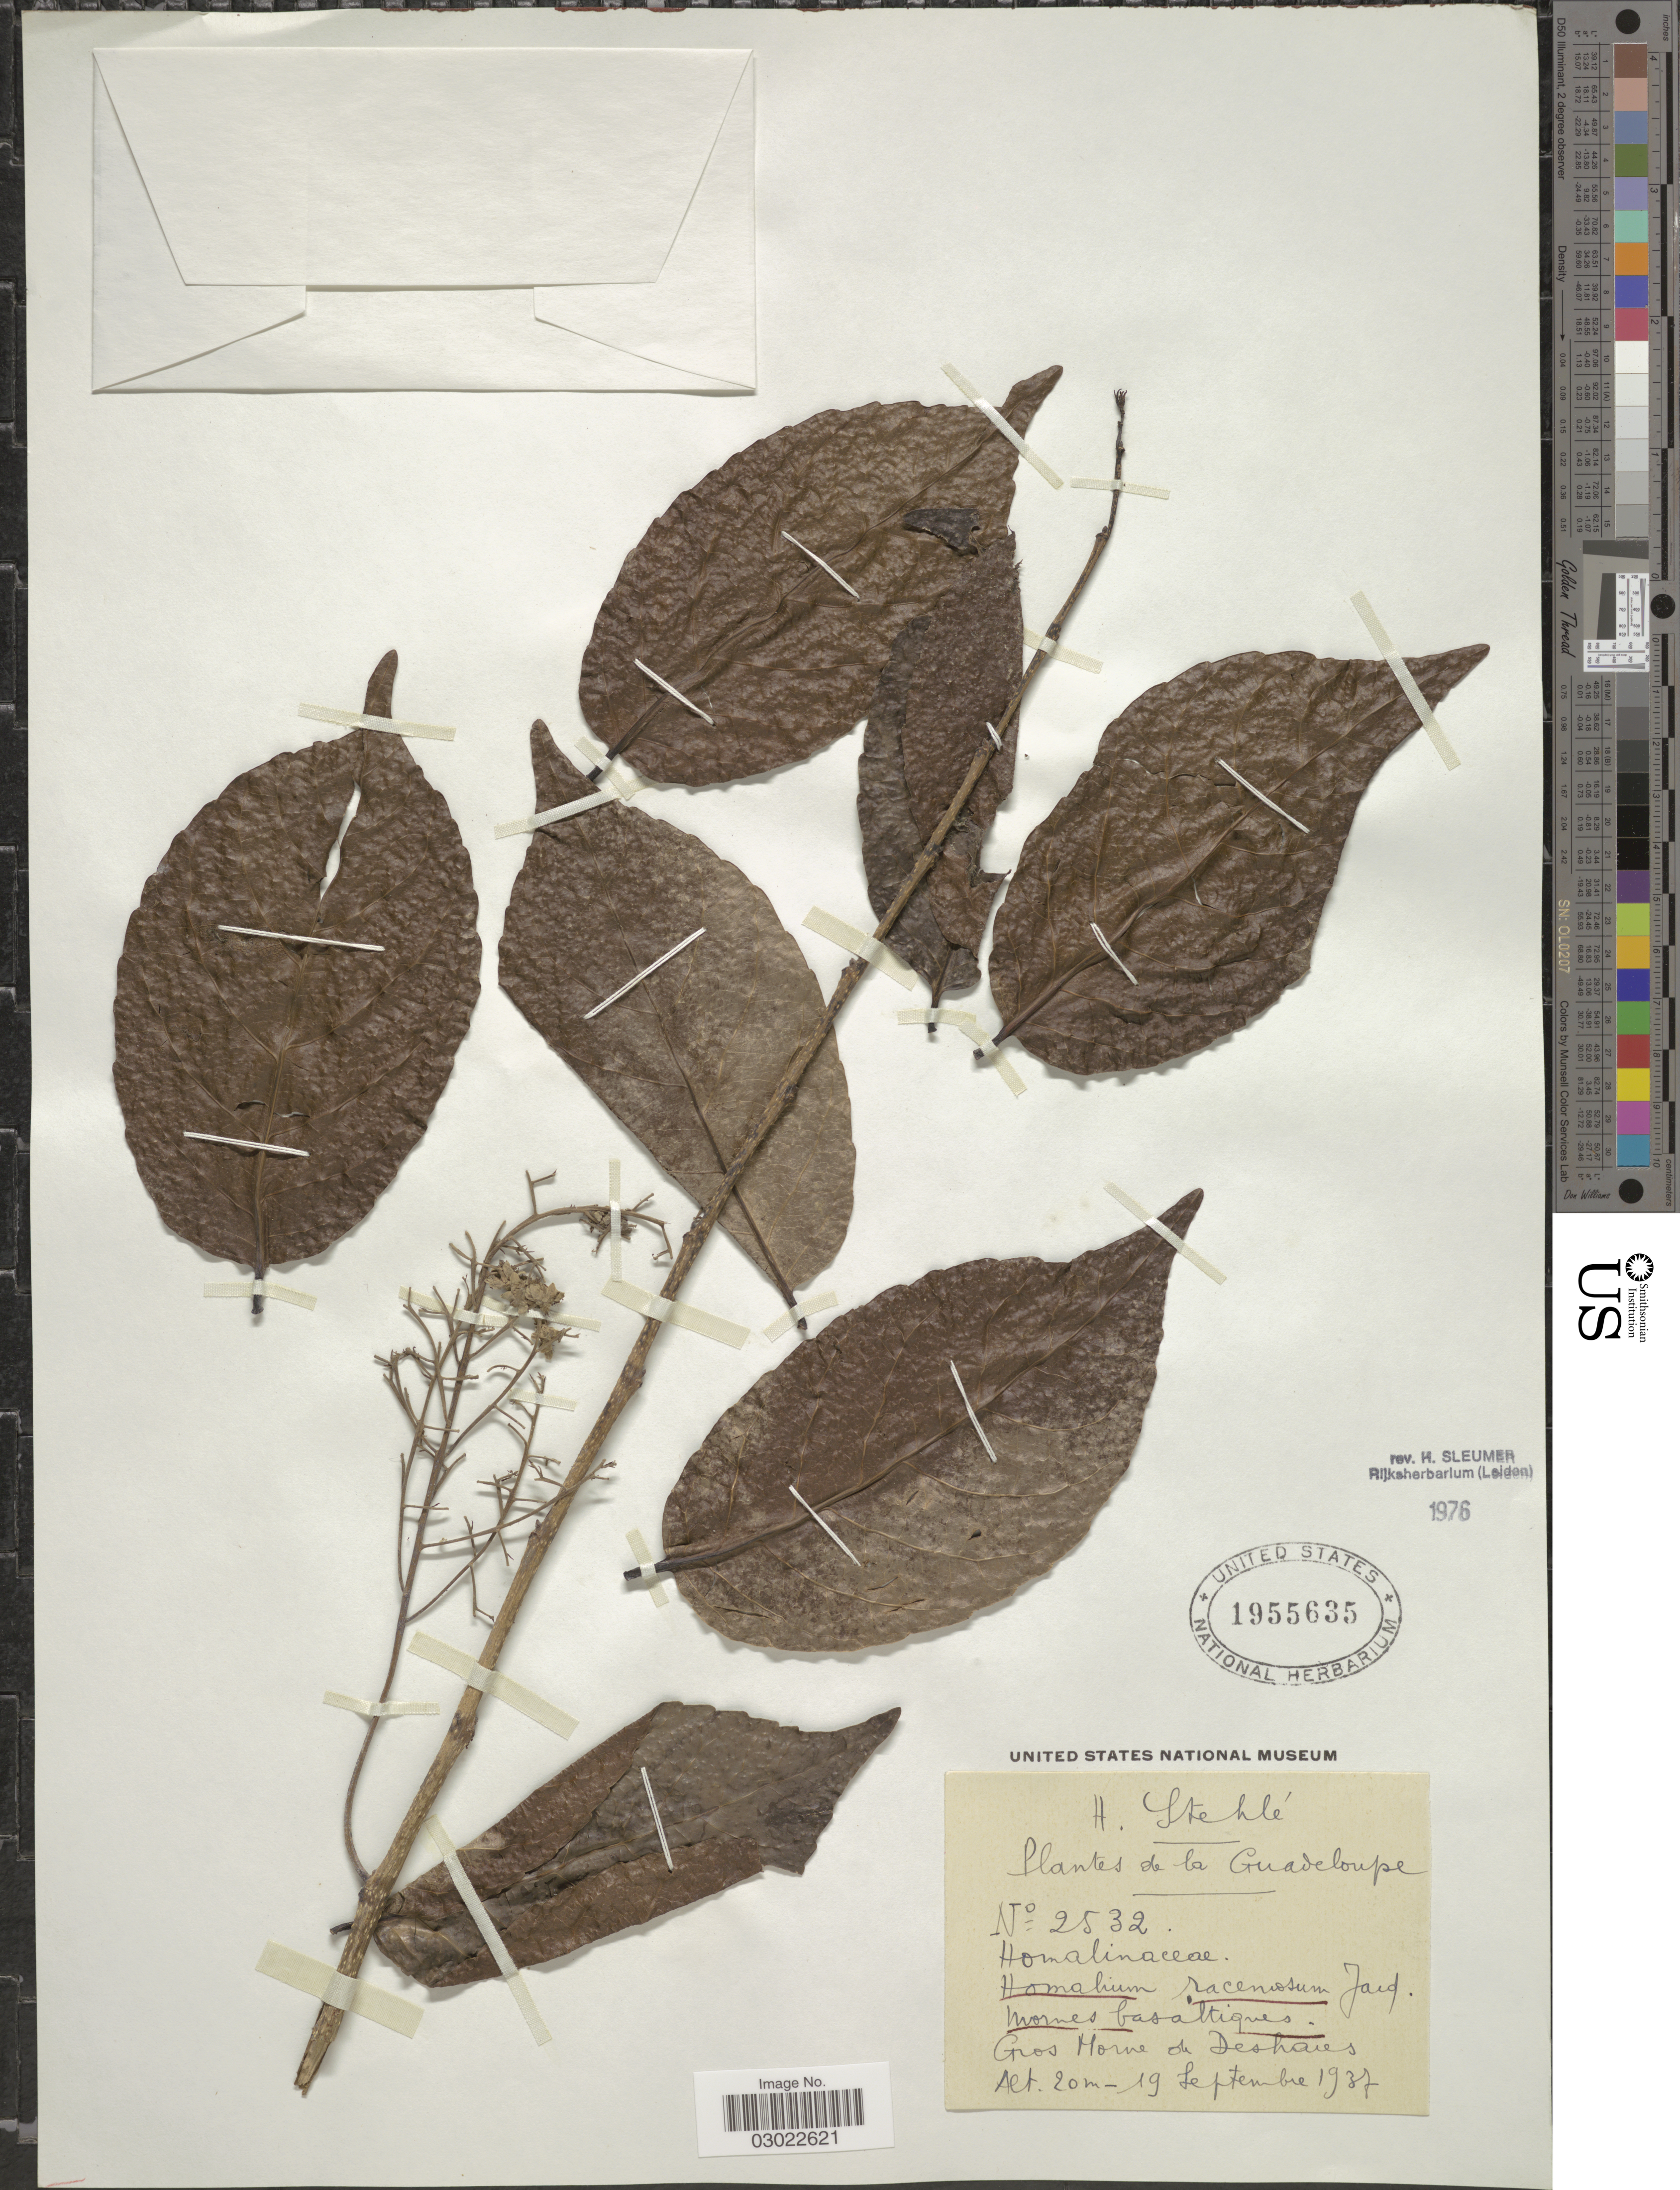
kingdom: Plantae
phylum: Tracheophyta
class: Magnoliopsida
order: Malpighiales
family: Salicaceae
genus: Homalium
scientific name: Homalium racemosum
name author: Jacq.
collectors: H. Stehlé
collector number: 2532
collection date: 1937-09-19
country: Guadeloupe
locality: Gros Horne de Deshaies.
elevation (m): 20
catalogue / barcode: US 1955635